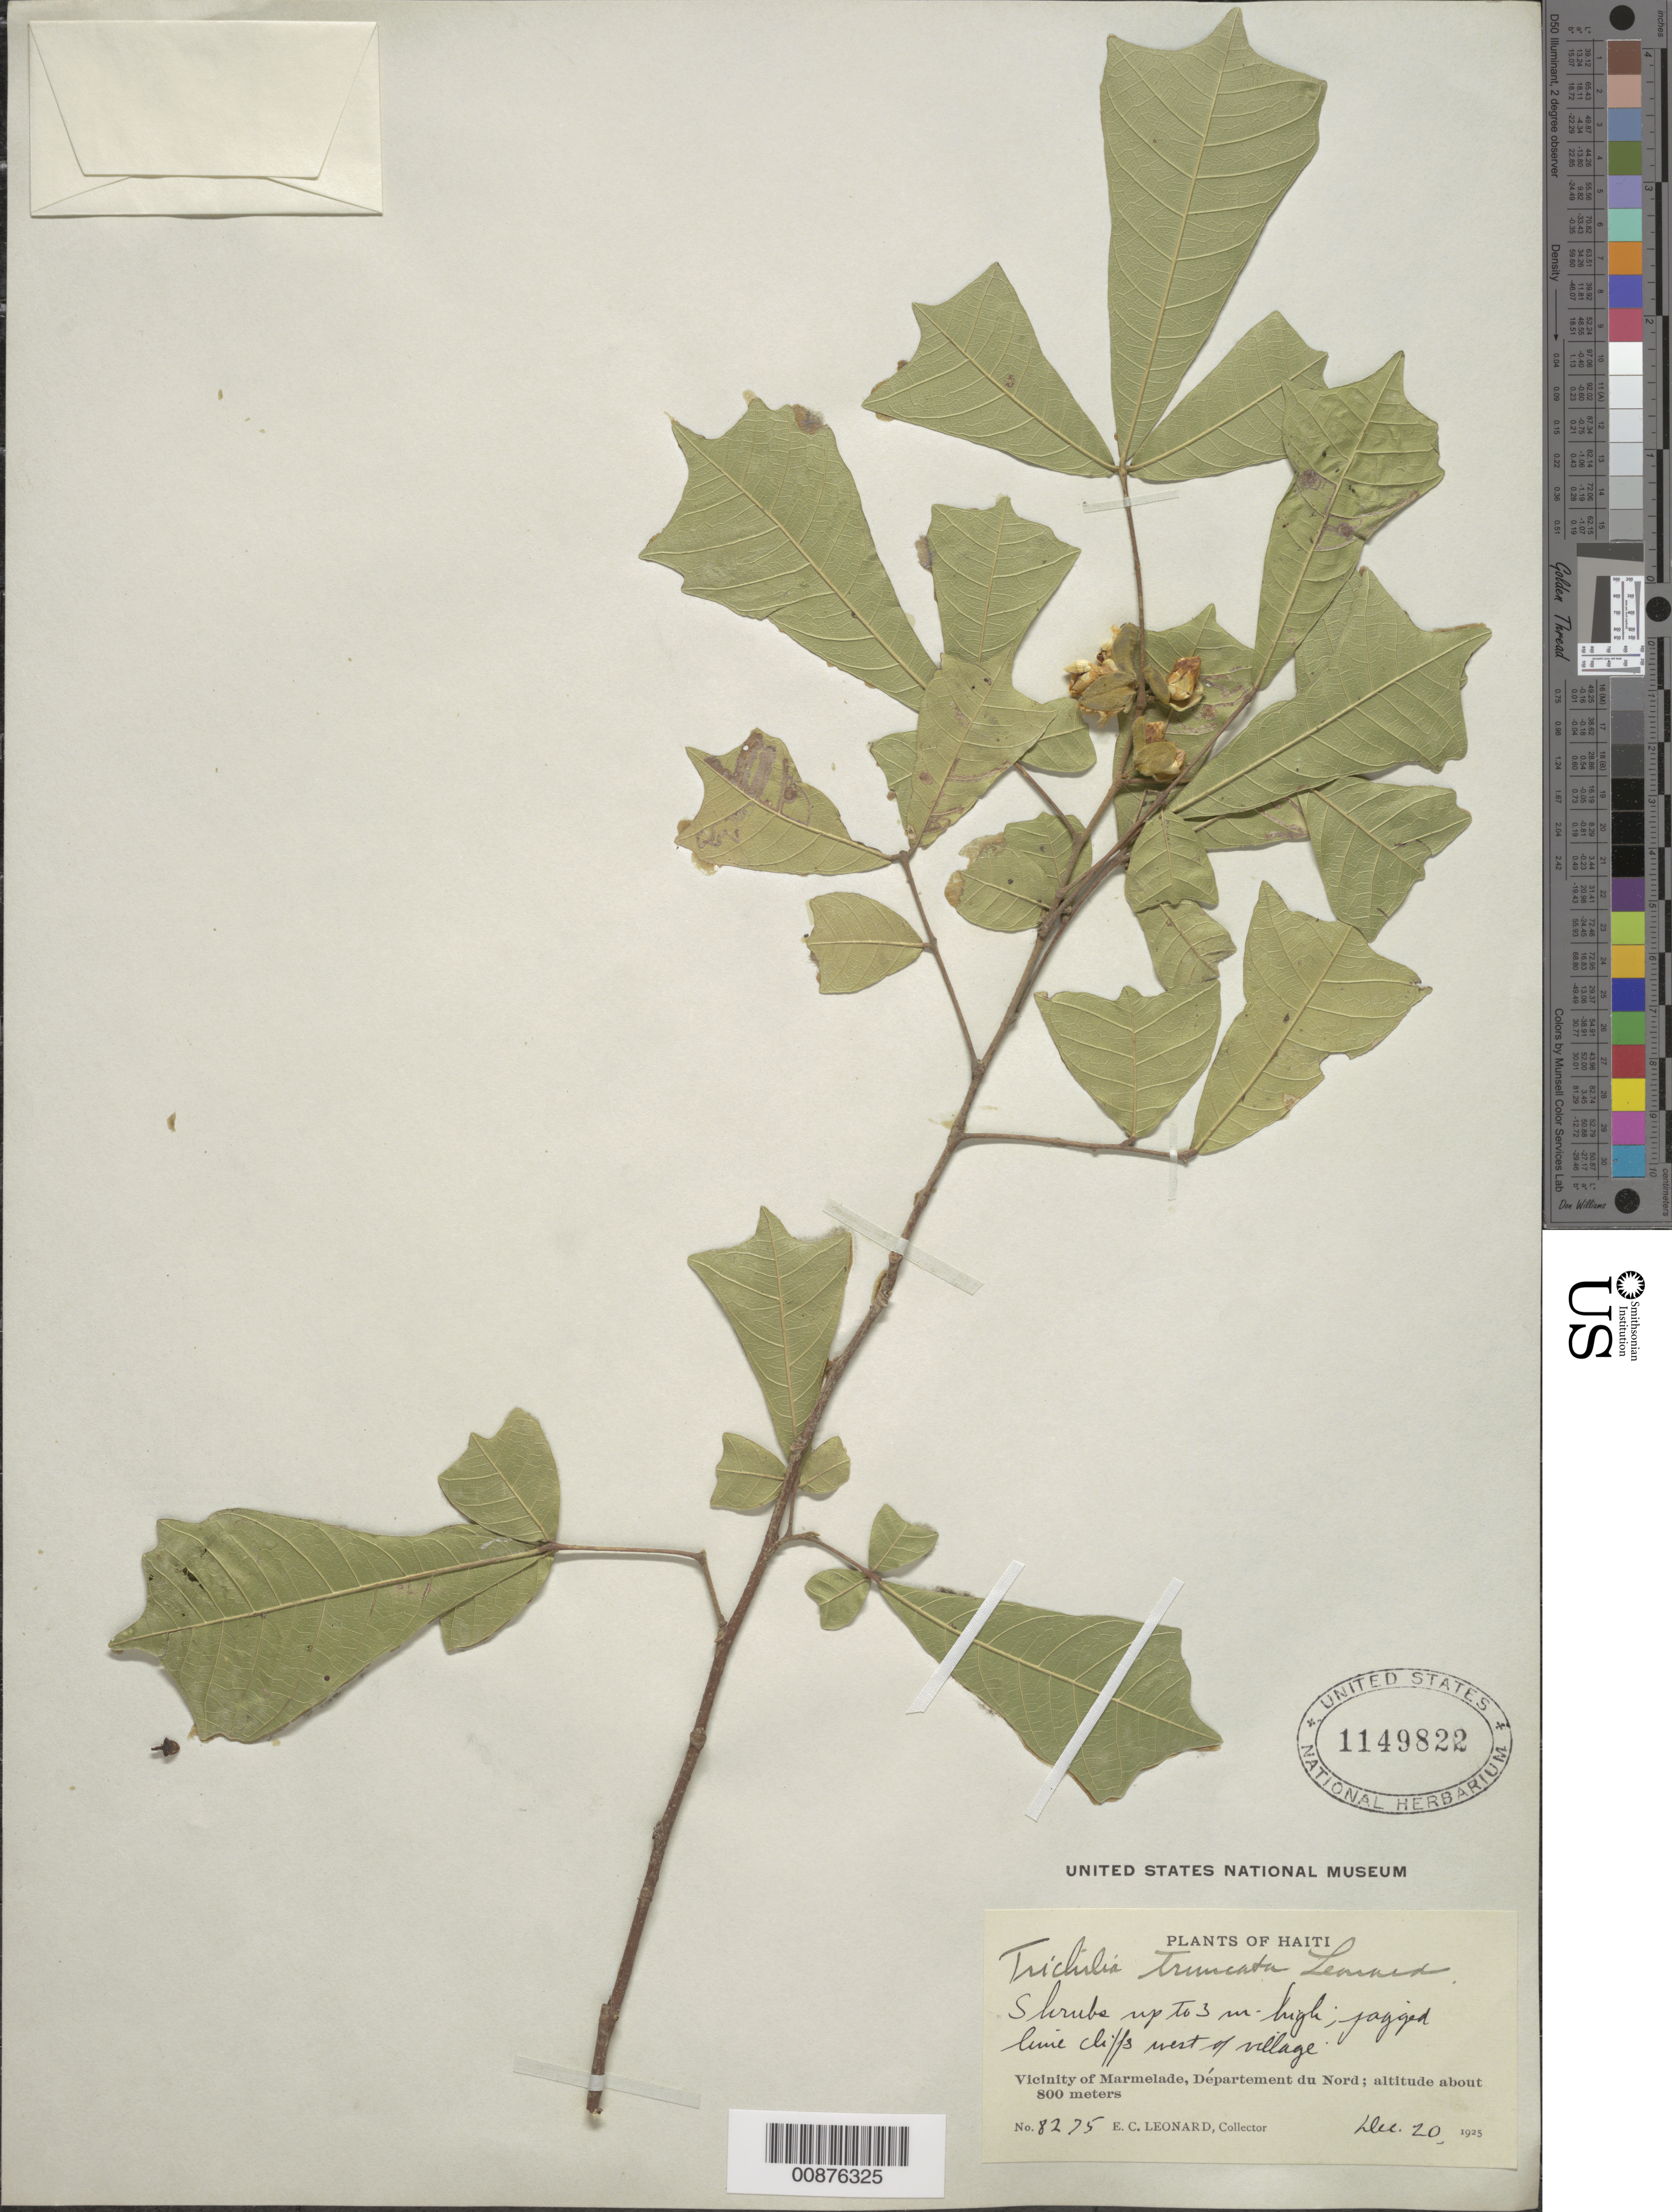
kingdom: Plantae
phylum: Tracheophyta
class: Magnoliopsida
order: Sapindales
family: Meliaceae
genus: Trichilia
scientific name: Trichilia pallida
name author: Sw.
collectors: E. C. Leonard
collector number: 8275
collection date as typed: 20 Dec 1925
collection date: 1925-12-20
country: Haiti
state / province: Nord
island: Hispaniola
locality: Vicinity of Marmelade, W of village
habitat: jagged lime cliffs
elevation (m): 800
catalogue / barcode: US 1149822